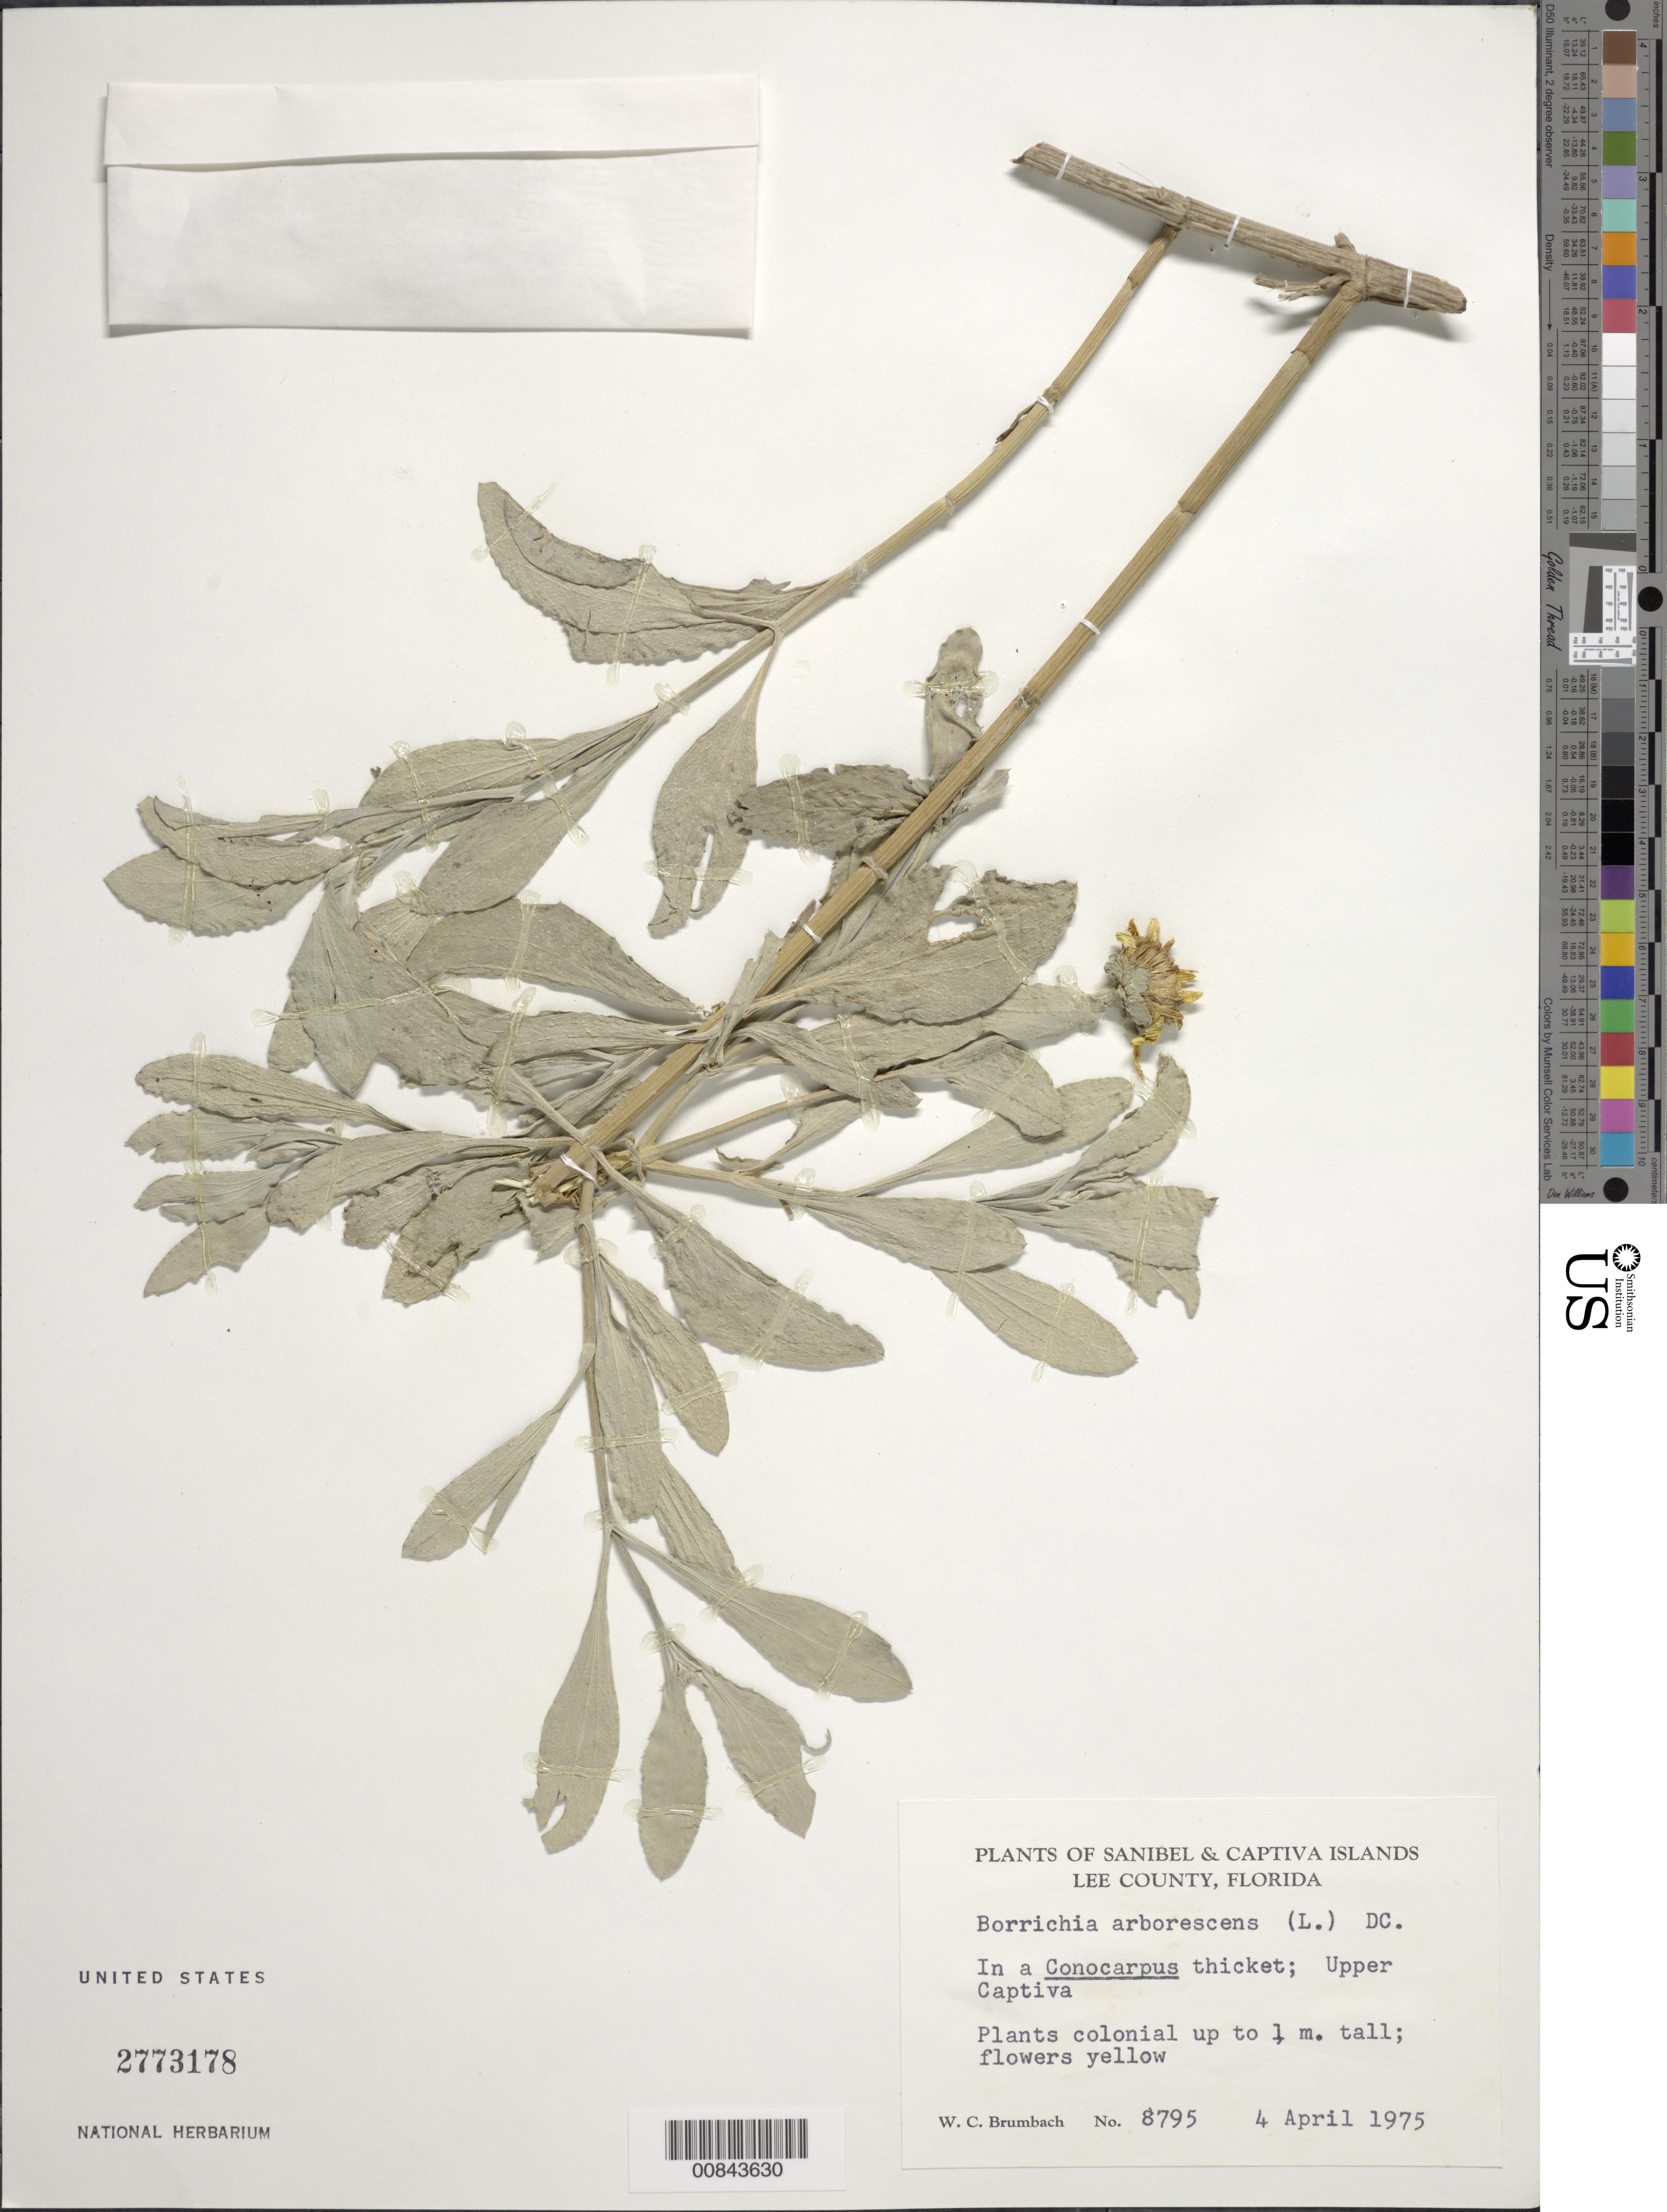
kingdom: Plantae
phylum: Tracheophyta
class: Magnoliopsida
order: Asterales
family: Asteraceae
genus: Borrichia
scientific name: Borrichia arborescens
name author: (L.) DC.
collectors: W. C. Brumbach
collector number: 8795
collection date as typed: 04 Apr 1975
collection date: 1975-04-04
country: United States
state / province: Florida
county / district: Lee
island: Captiva Island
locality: Upper Captiva Island.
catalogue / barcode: US 2773178